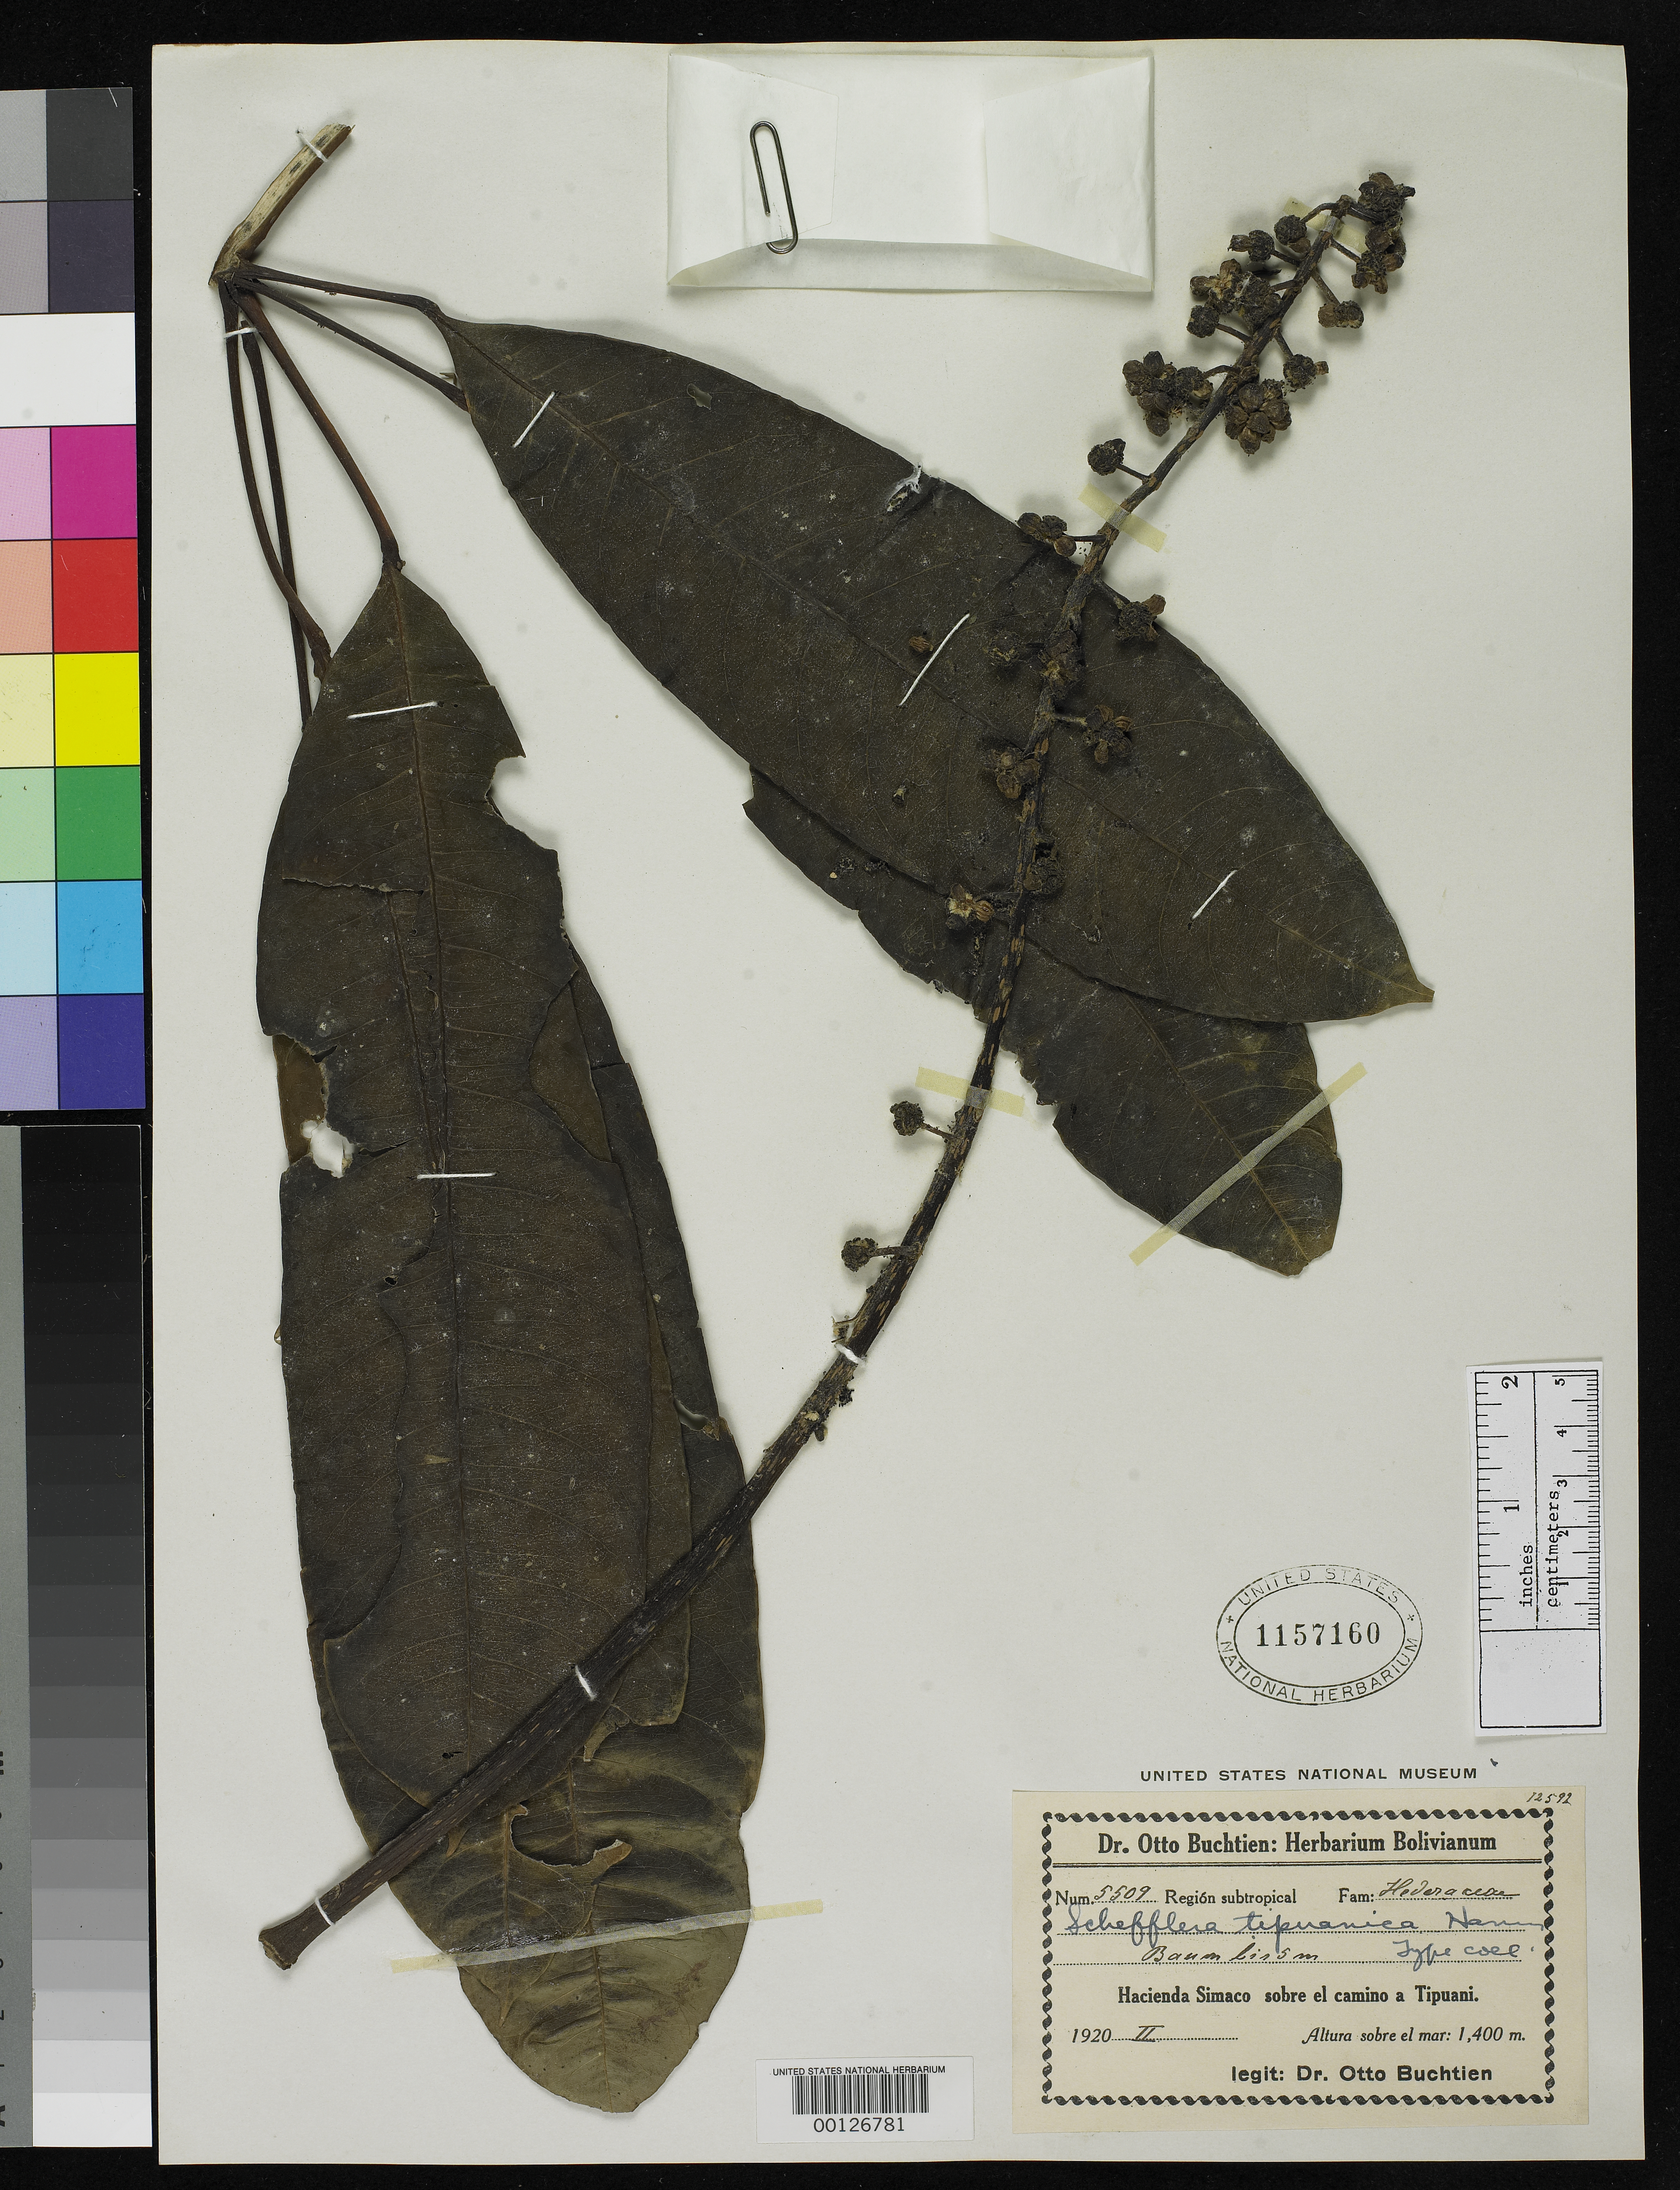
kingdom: Plantae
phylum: Tracheophyta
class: Magnoliopsida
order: Apiales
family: Araliaceae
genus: Schefflera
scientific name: Schefflera tipuanica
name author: Harms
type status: Isotype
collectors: O. Buchtien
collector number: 5509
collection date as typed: Feb 1920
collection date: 1920-02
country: Bolivia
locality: Hacienda Simaco sobre El Camino a Tipuani.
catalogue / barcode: US 1157160